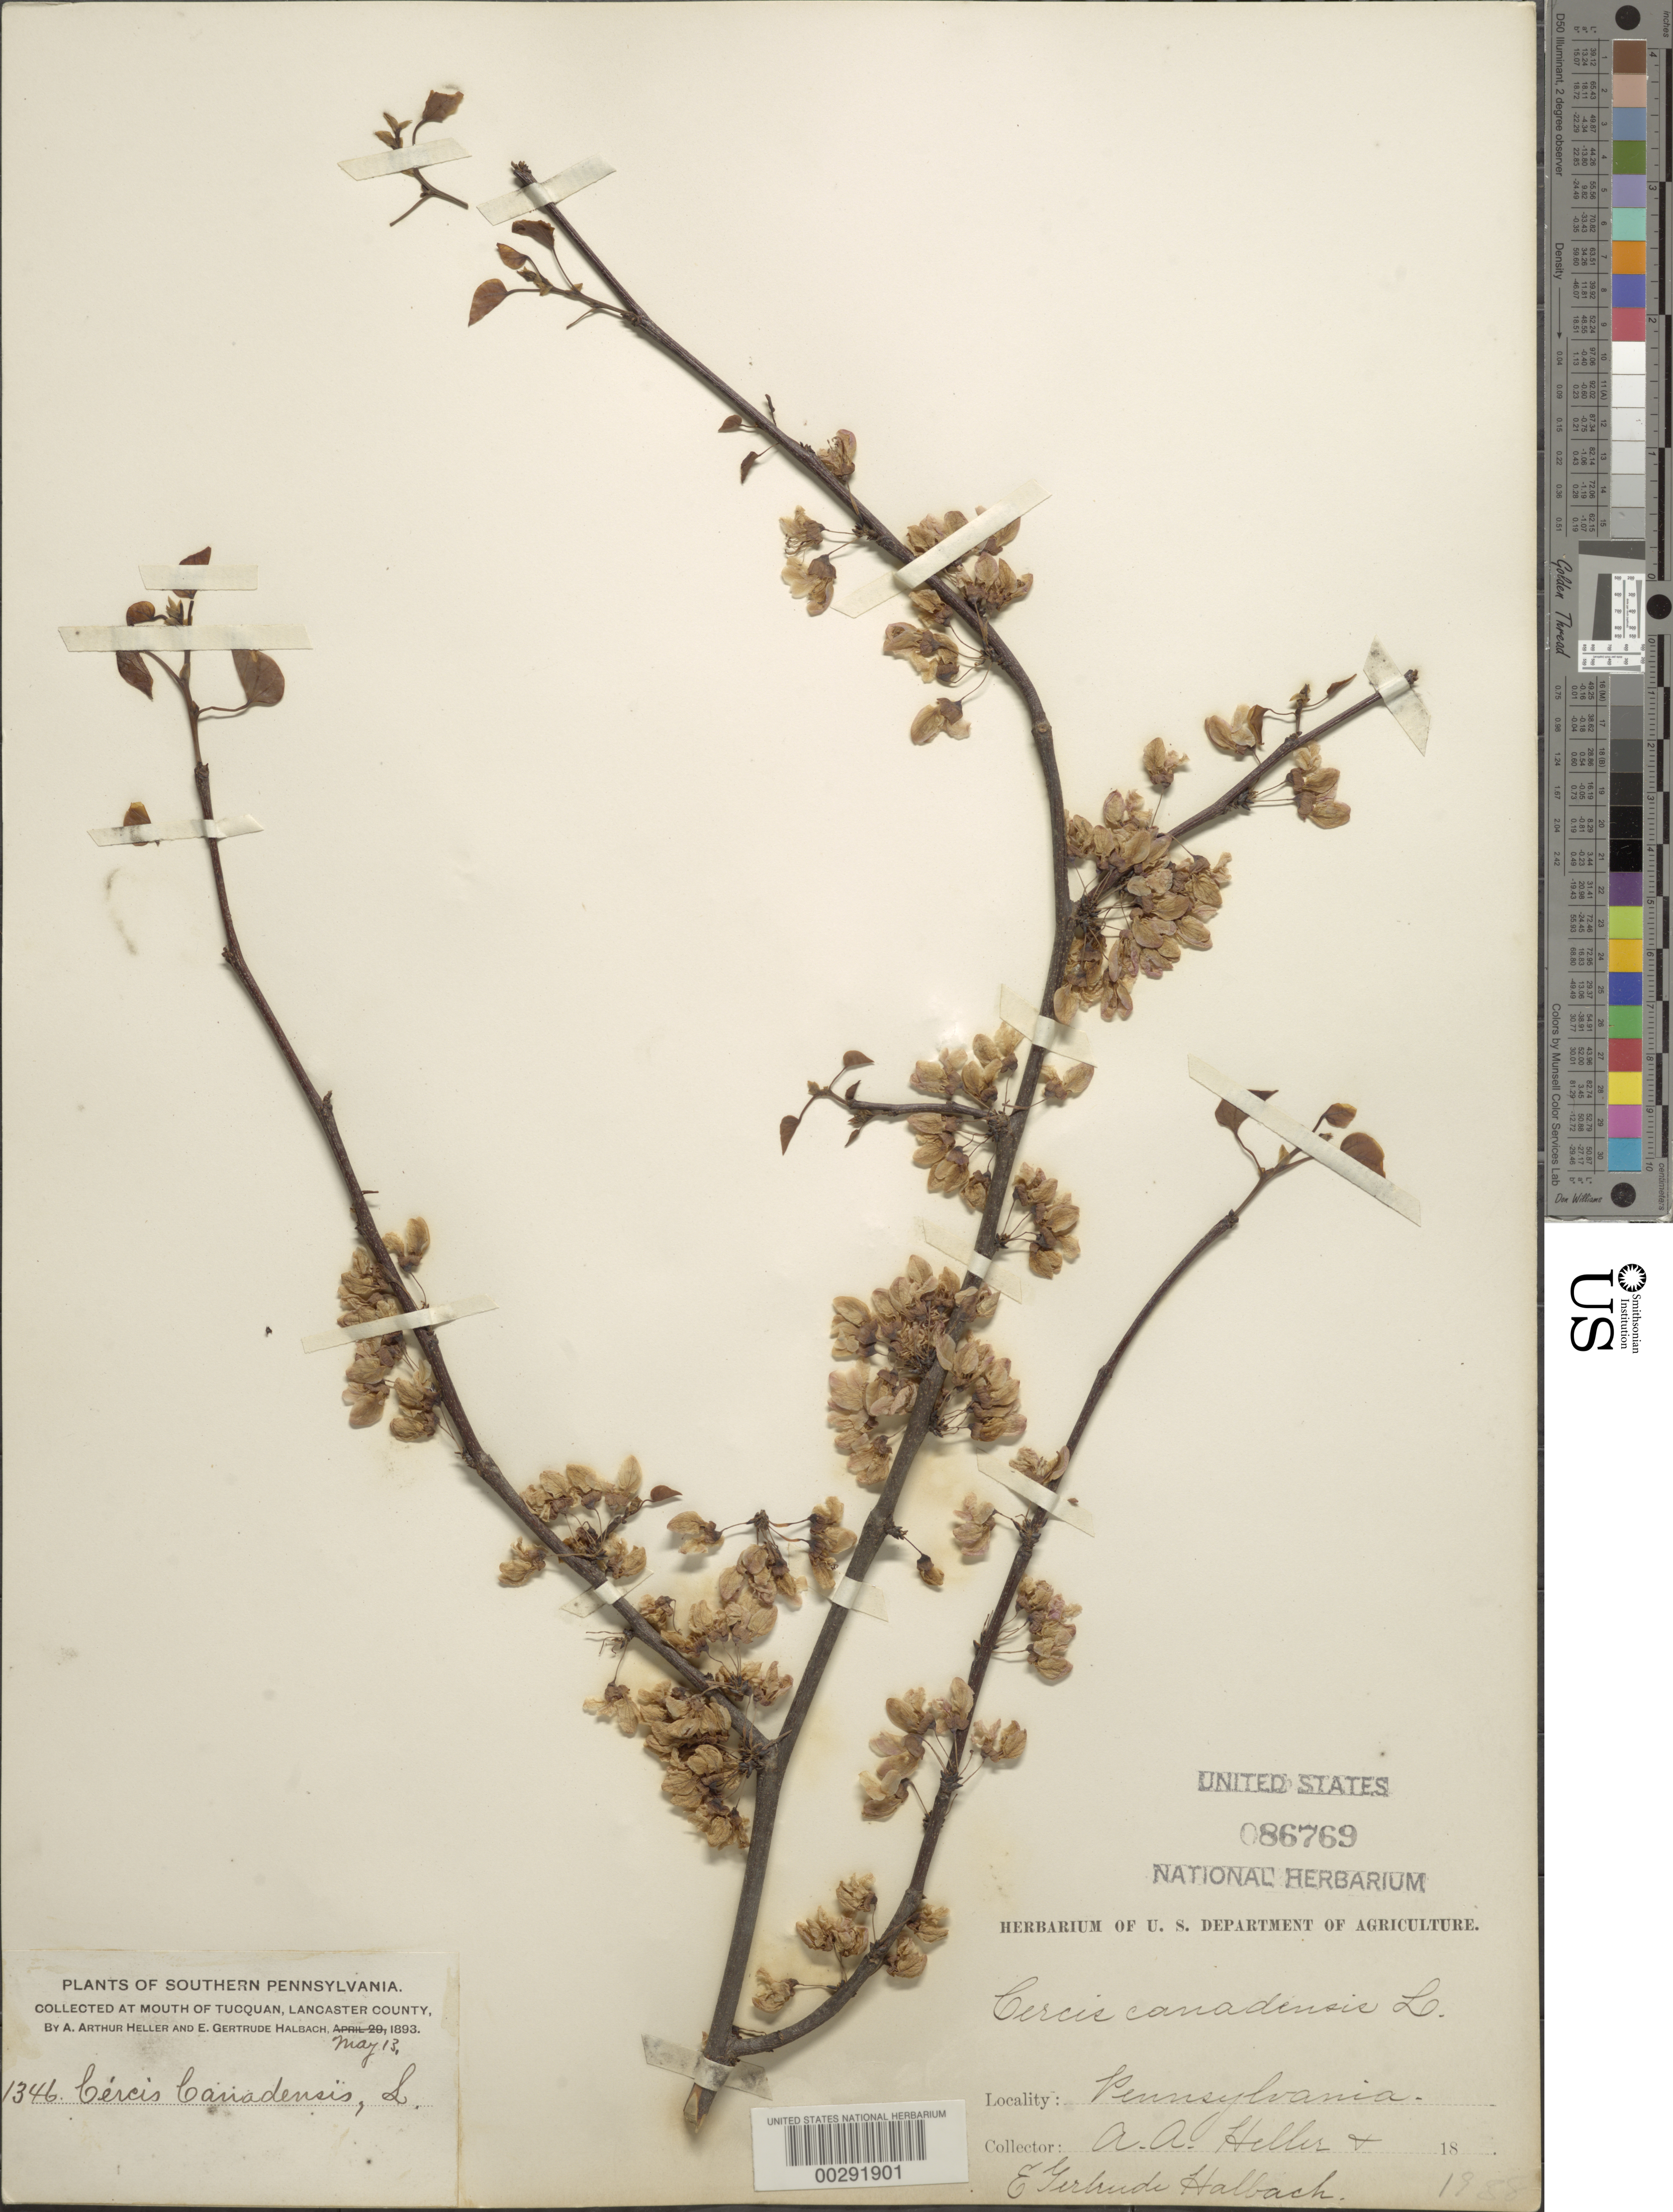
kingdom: Plantae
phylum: Tracheophyta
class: Magnoliopsida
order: Fabales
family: Fabaceae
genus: Cercis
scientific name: Cercis canadensis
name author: L.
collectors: A. A. Heller & E. G. Halbach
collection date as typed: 13 May 1893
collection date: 1893-05-13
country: United States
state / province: Pennsylvania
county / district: Lancaster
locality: At mouth of tucquan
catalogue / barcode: US 86769